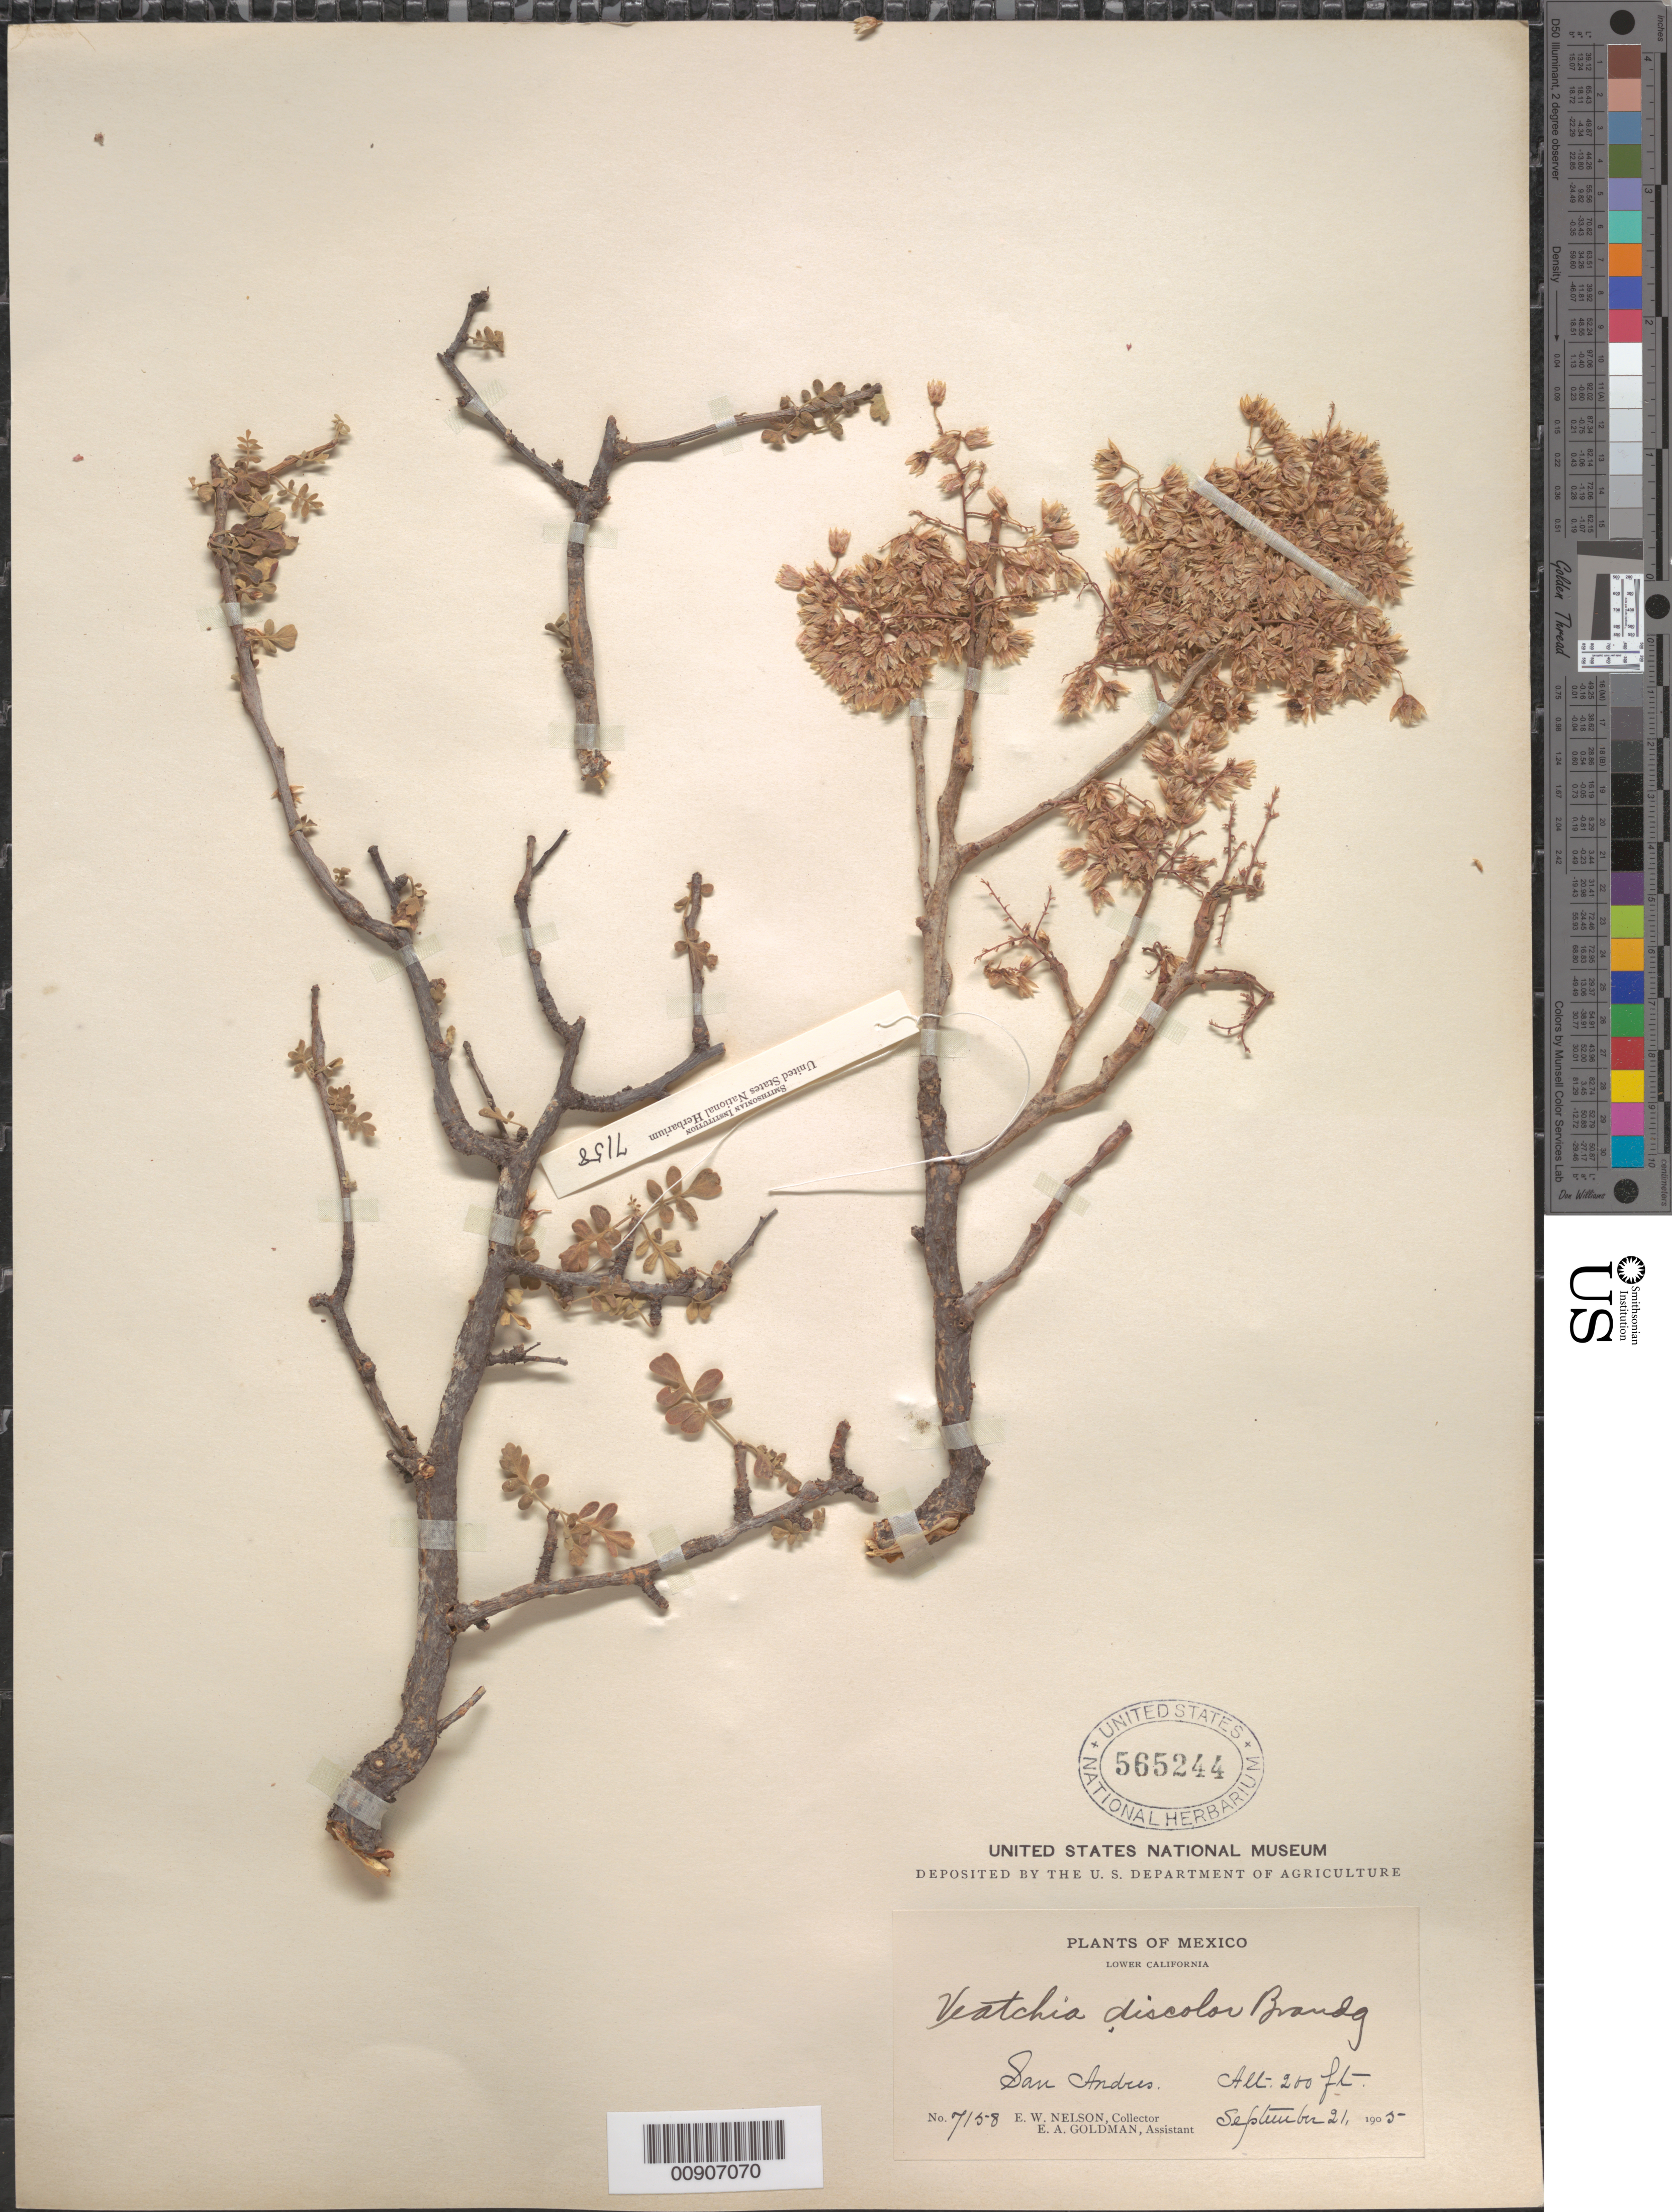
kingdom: Plantae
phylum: Tracheophyta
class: Magnoliopsida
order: Sapindales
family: Anacardiaceae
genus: Pachycormus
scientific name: Pachycormus discolor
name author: (Benth.) Coville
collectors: E. W. Nelson & E. A. Goldman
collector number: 7158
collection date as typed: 21 Sep 1905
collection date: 1905-09-21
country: Mexico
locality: San Andres, Lower California.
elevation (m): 61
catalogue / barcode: US 565244